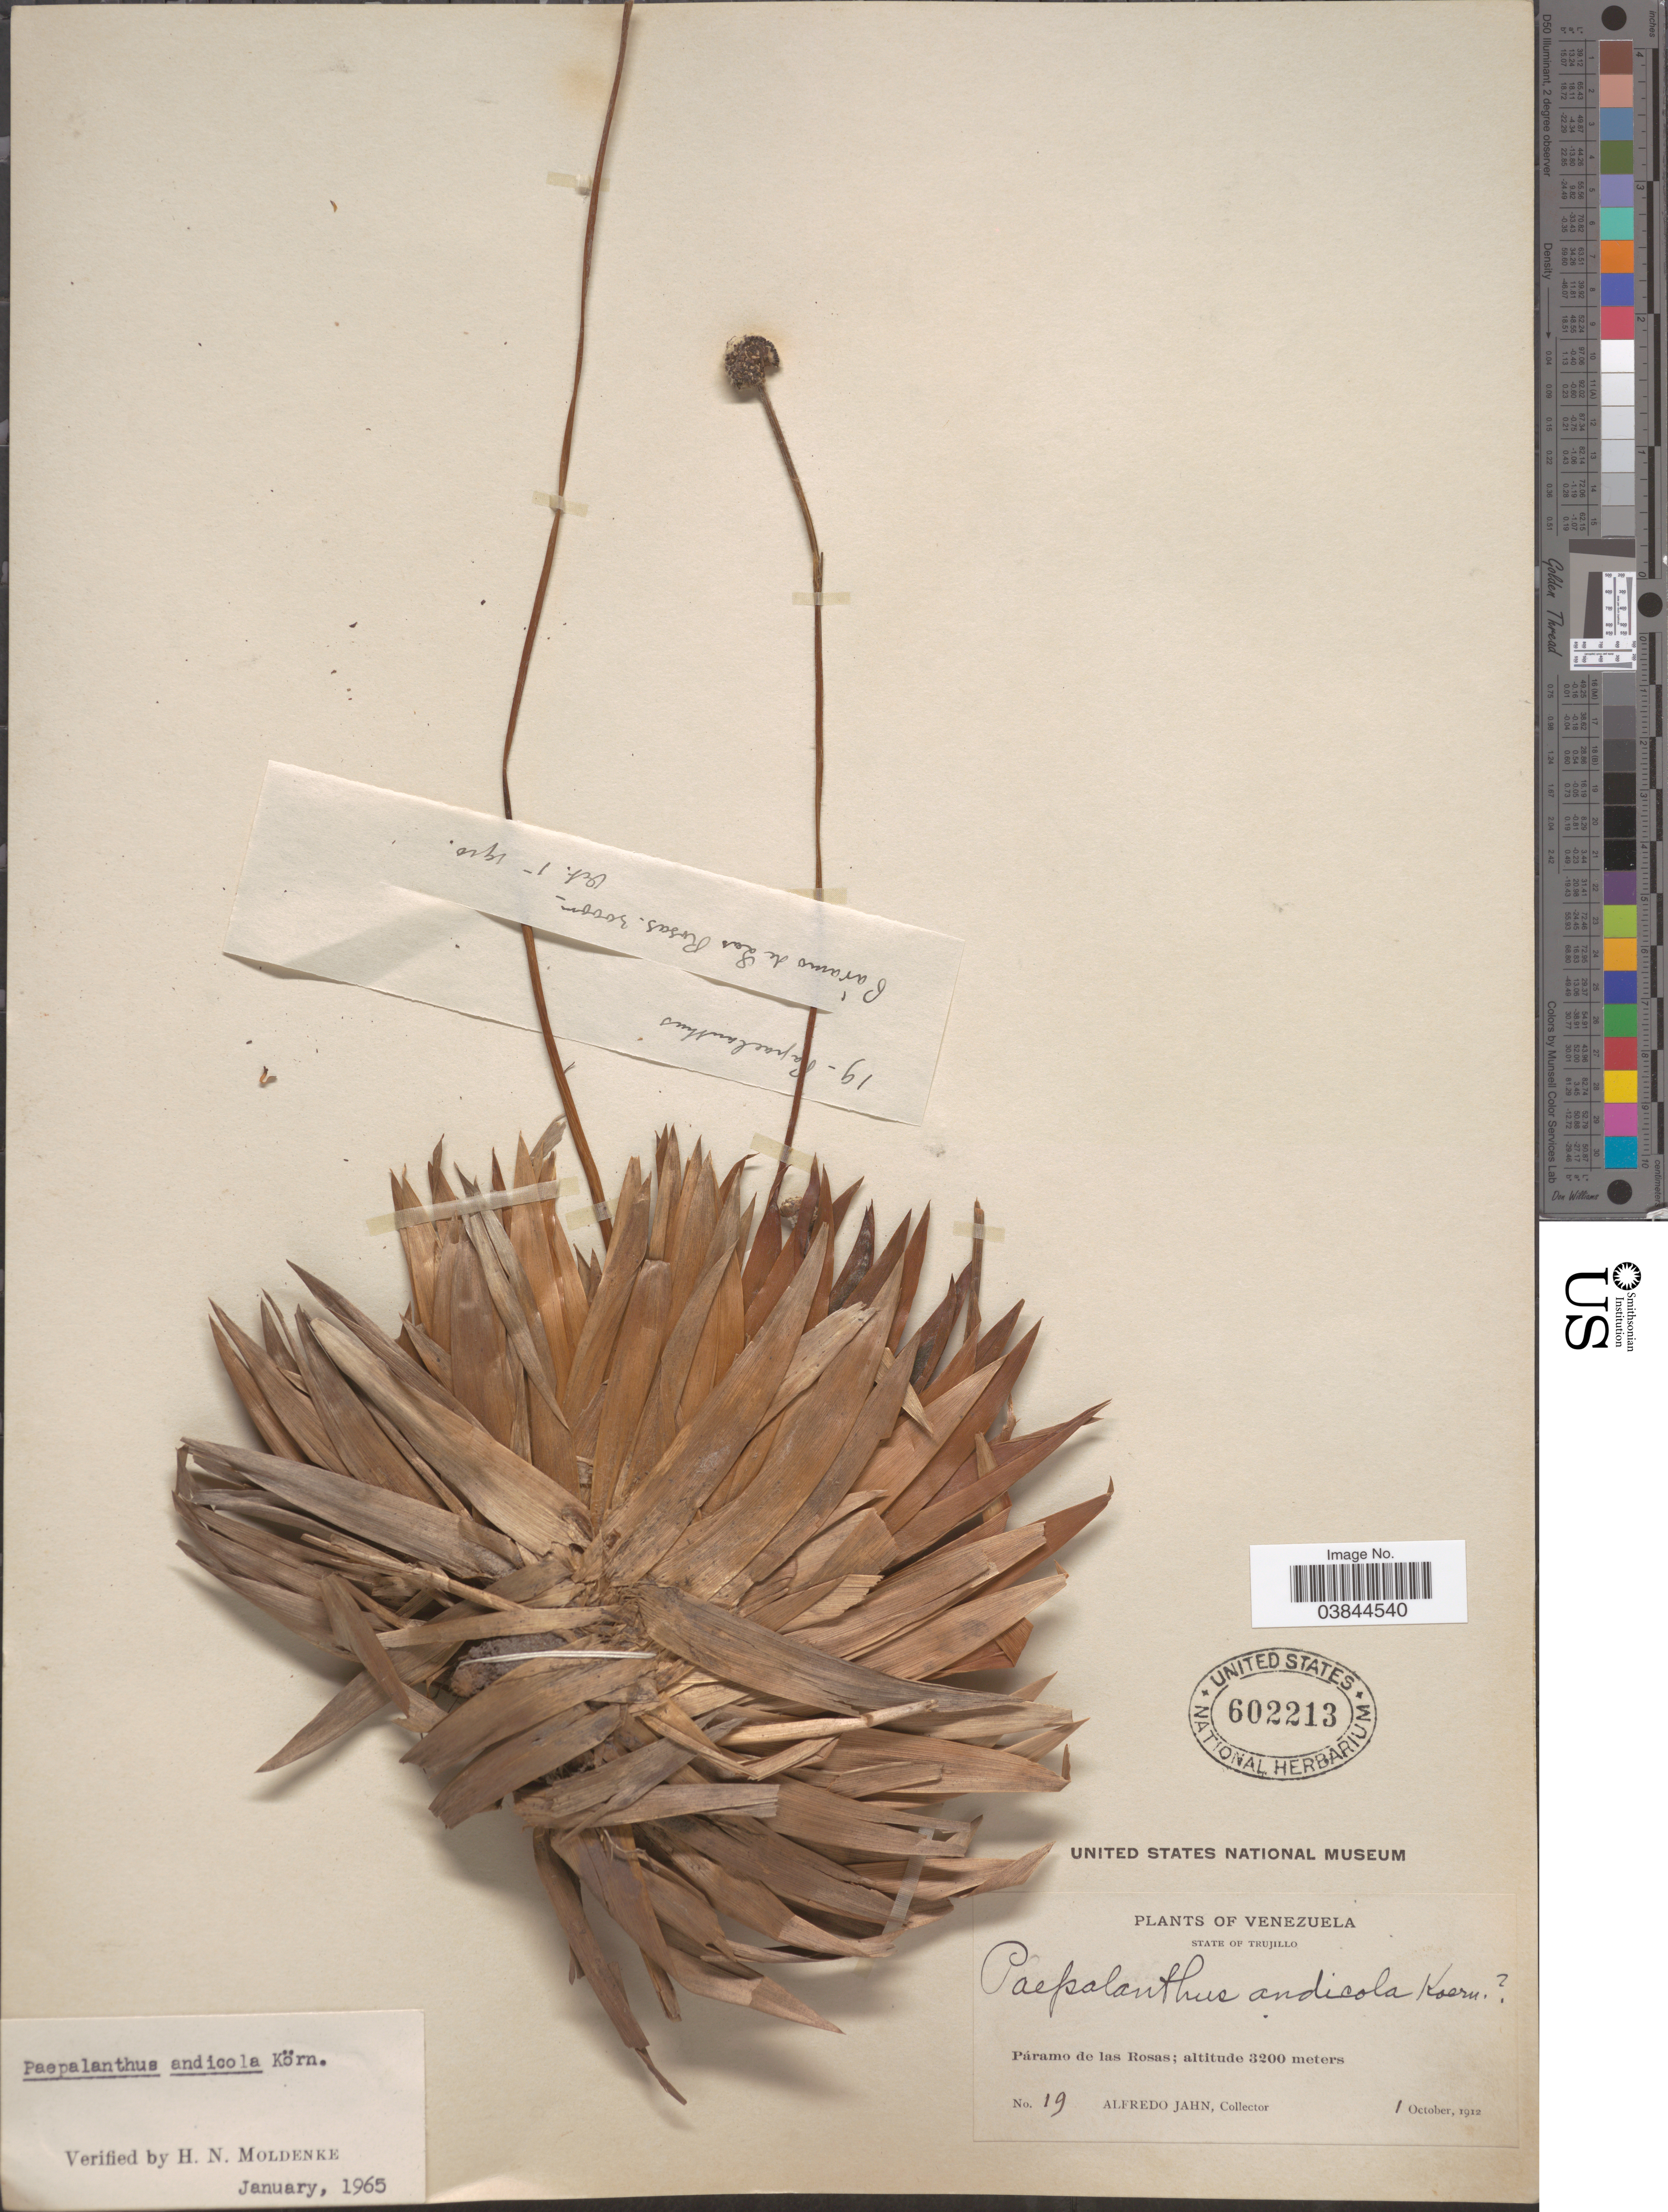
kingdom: Plantae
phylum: Tracheophyta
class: Liliopsida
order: Poales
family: Eriocaulaceae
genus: Paepalanthus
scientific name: Paepalanthus ensifolius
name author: (Kunth) Kunth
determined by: Sauthier, Laura Jeanne, (SPF), Universidade de Sao Paulo (BRAZIL)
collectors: A. Jahn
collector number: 19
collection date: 1912-10-01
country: Venezuela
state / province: Trujillo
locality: Páramo de las Rosas.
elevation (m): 3200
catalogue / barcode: US 602213